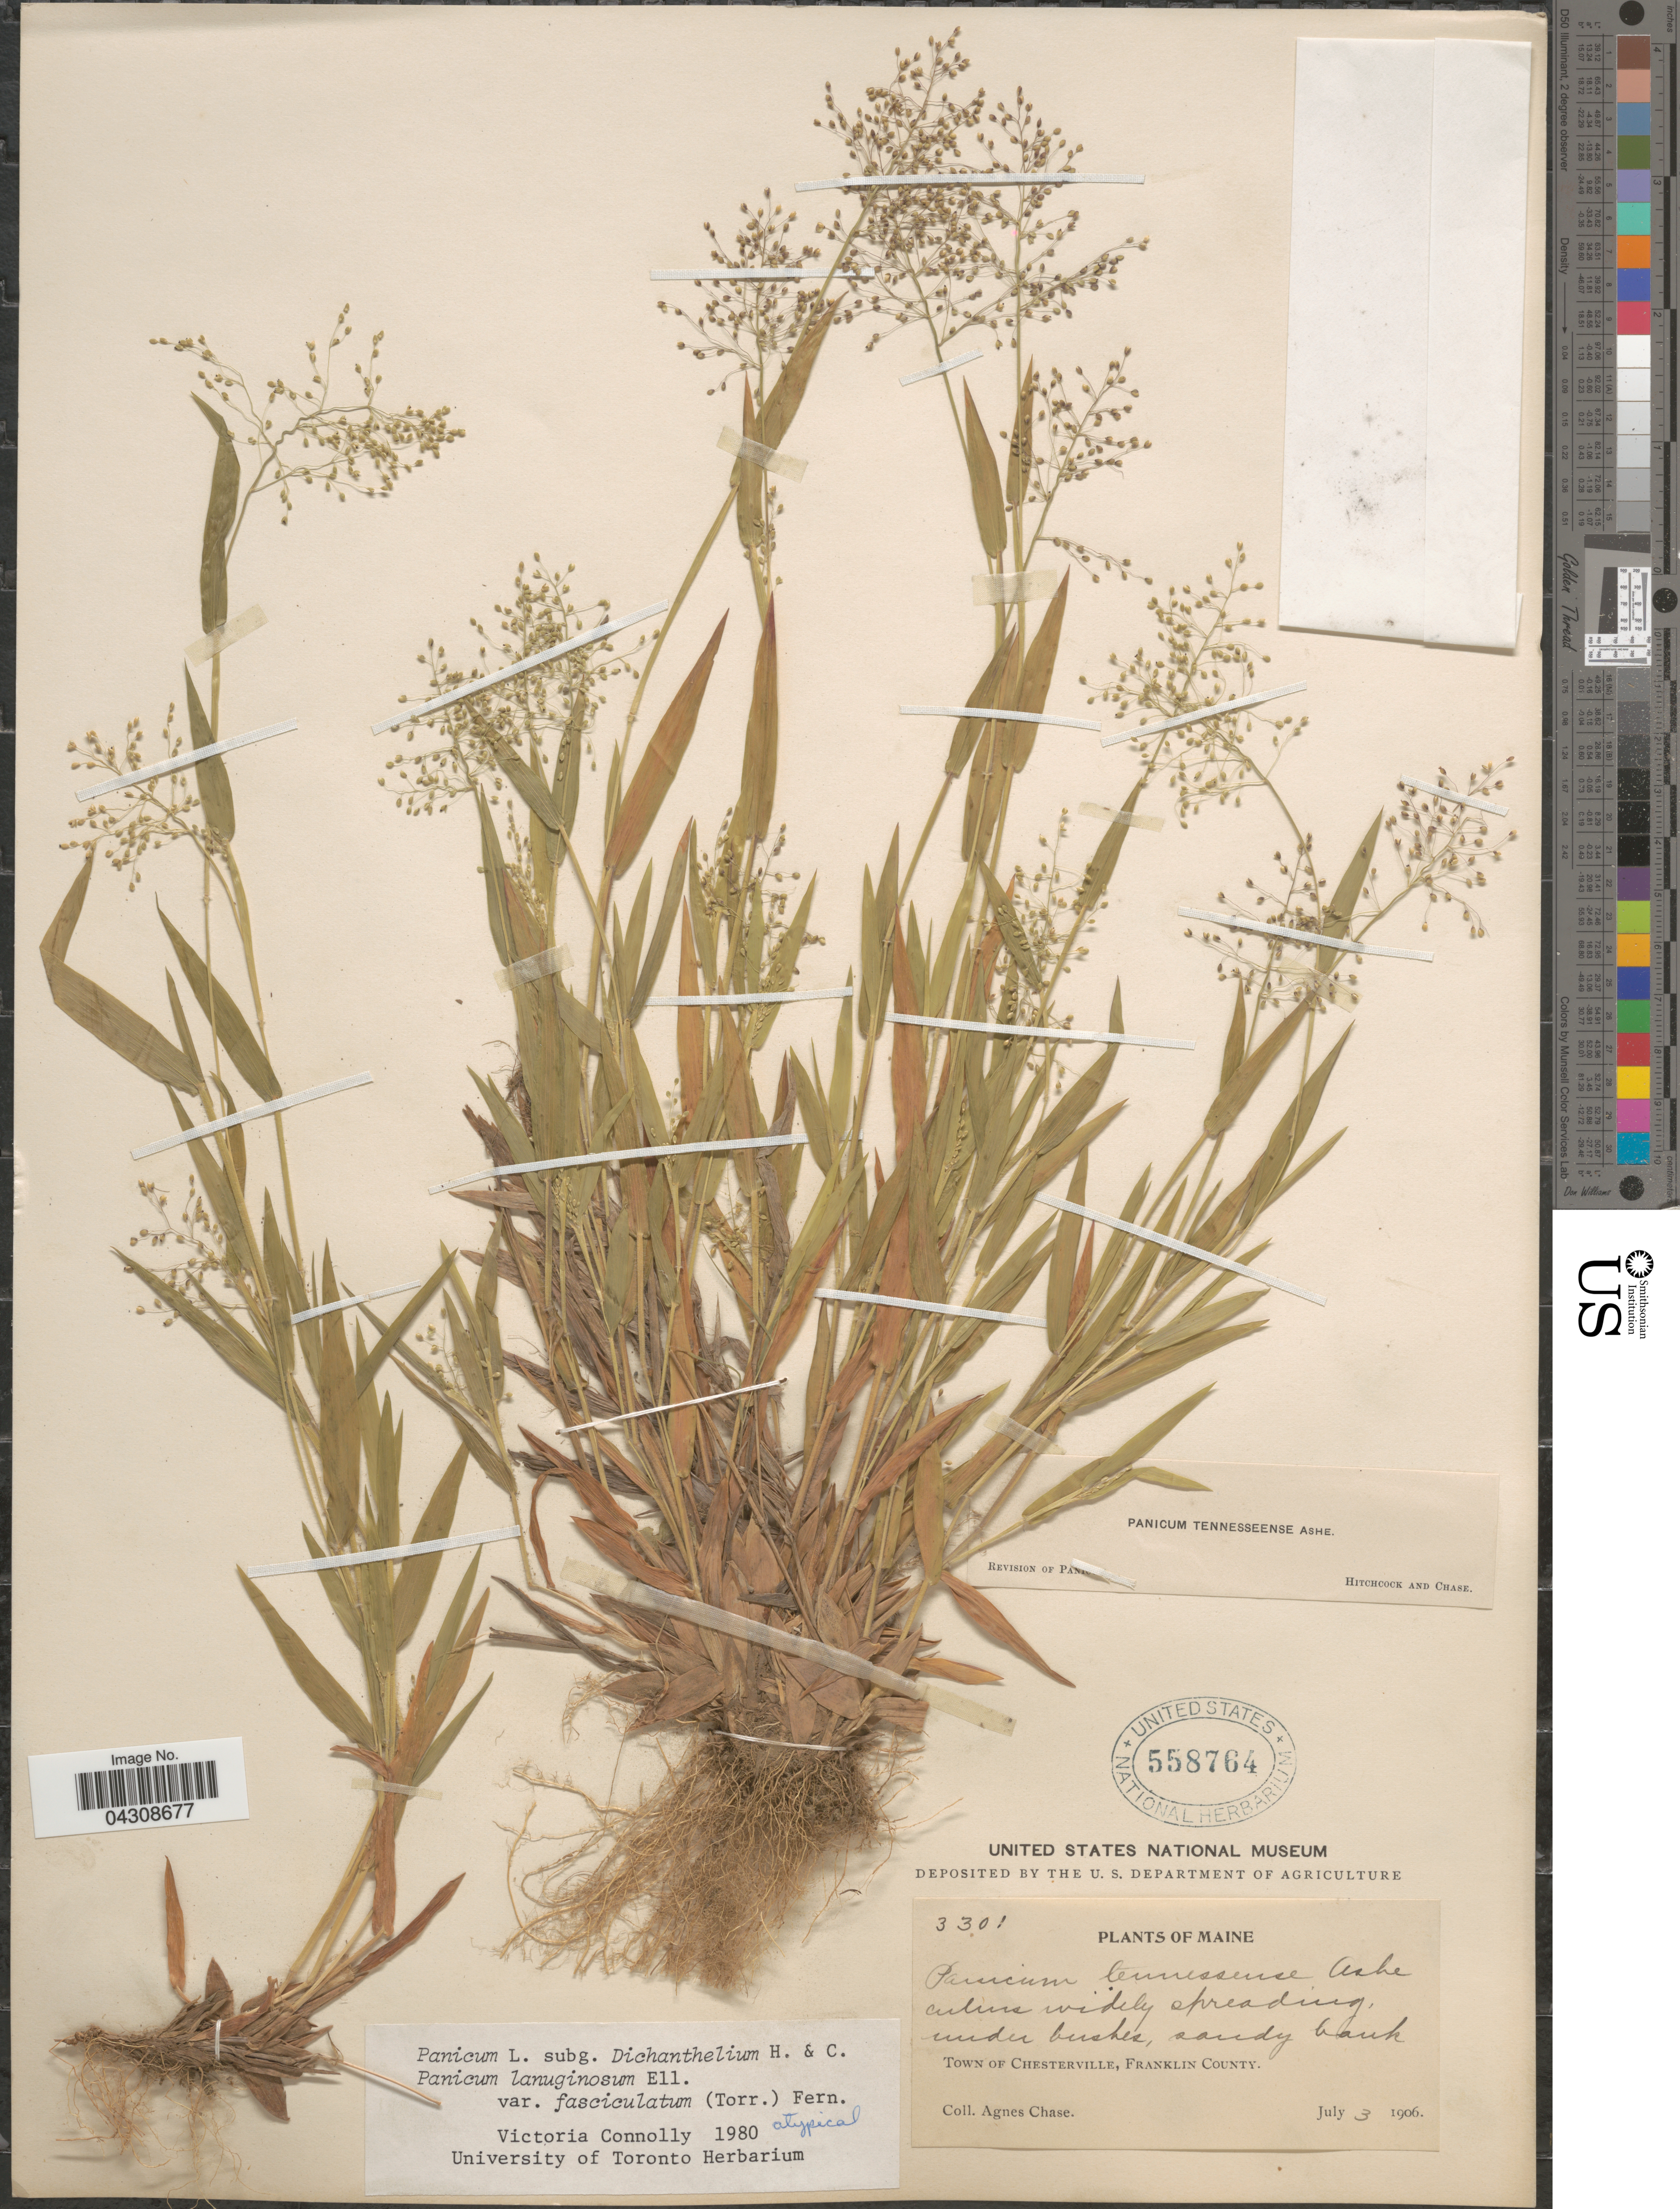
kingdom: Plantae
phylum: Tracheophyta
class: Liliopsida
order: Poales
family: Poaceae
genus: Dichanthelium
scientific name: Dichanthelium acuminatum var. acuminatum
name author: (Sw.) Gould & C.A. Clark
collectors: A. Chase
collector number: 3301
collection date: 1906-07-03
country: United States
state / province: Maine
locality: Town of Chesterville, Franklin County.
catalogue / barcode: US 558764